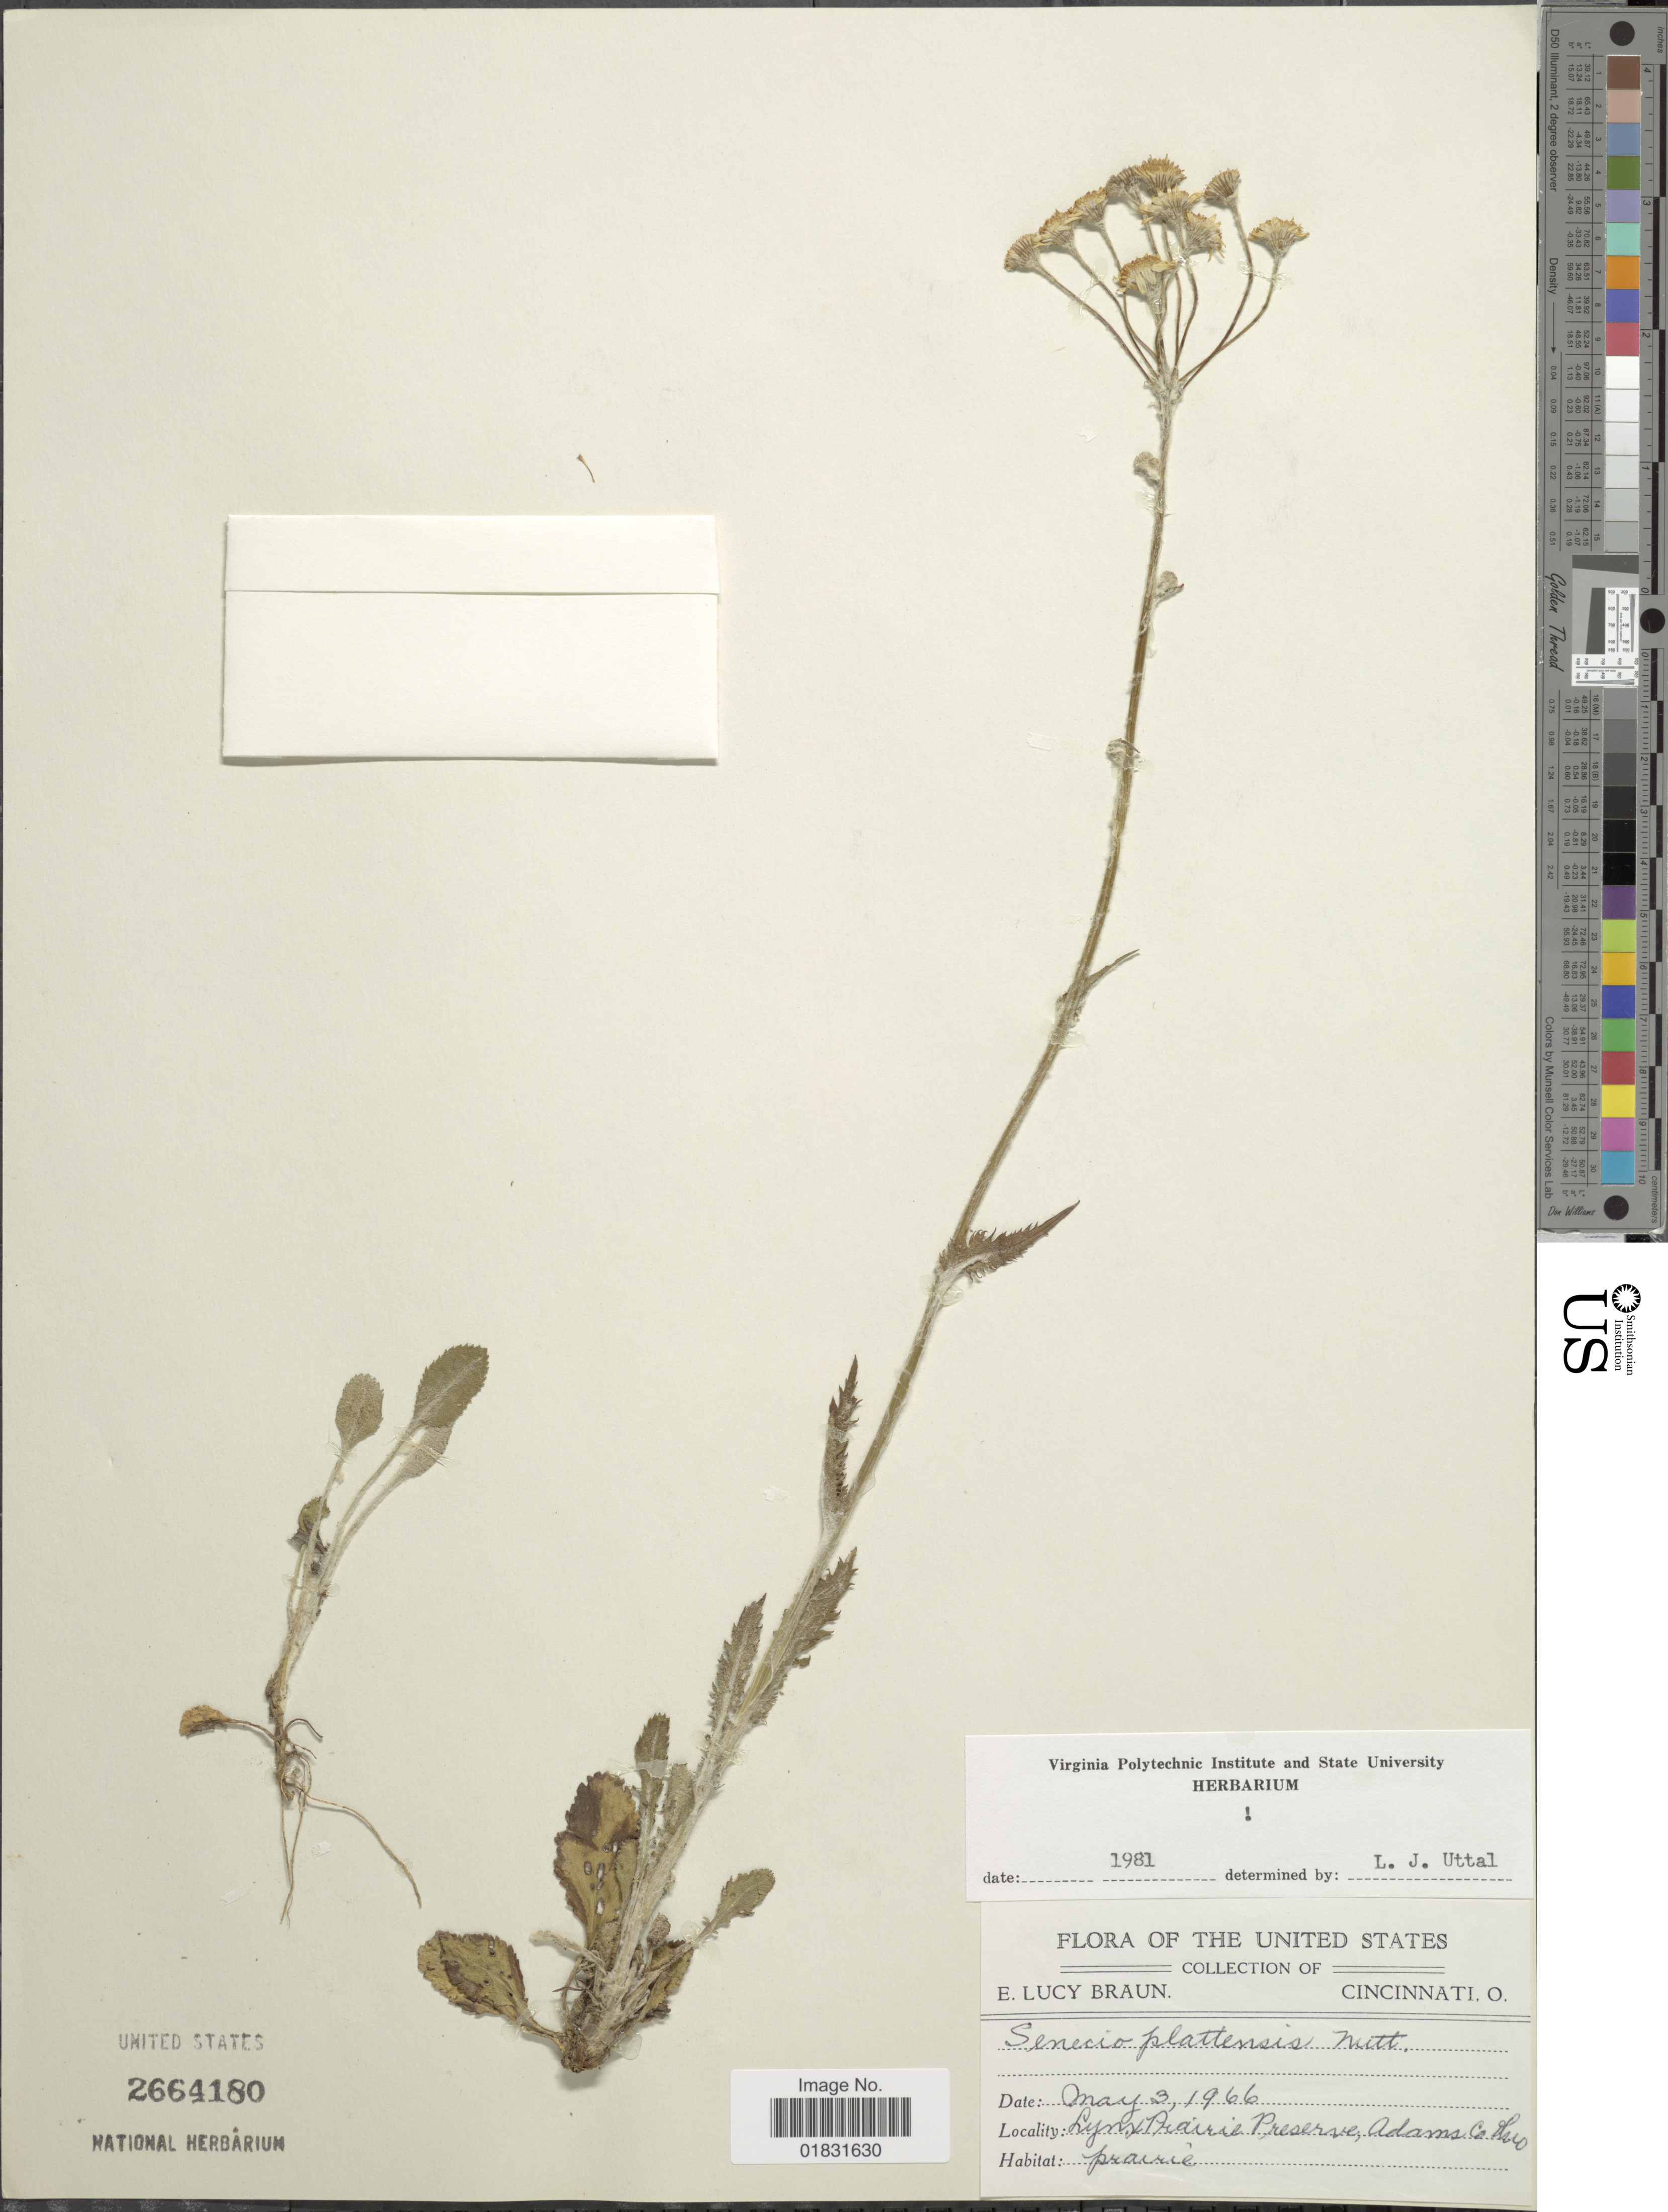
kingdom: Plantae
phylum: Tracheophyta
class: Magnoliopsida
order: Asterales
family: Asteraceae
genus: Packera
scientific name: Packera plattensis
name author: W.A. Weber & Á. Löve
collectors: E. L. Braun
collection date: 1966-05-03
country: United States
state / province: Ohio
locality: Lynx Prairie Preserve, Adams Co, prairie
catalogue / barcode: US 2664180